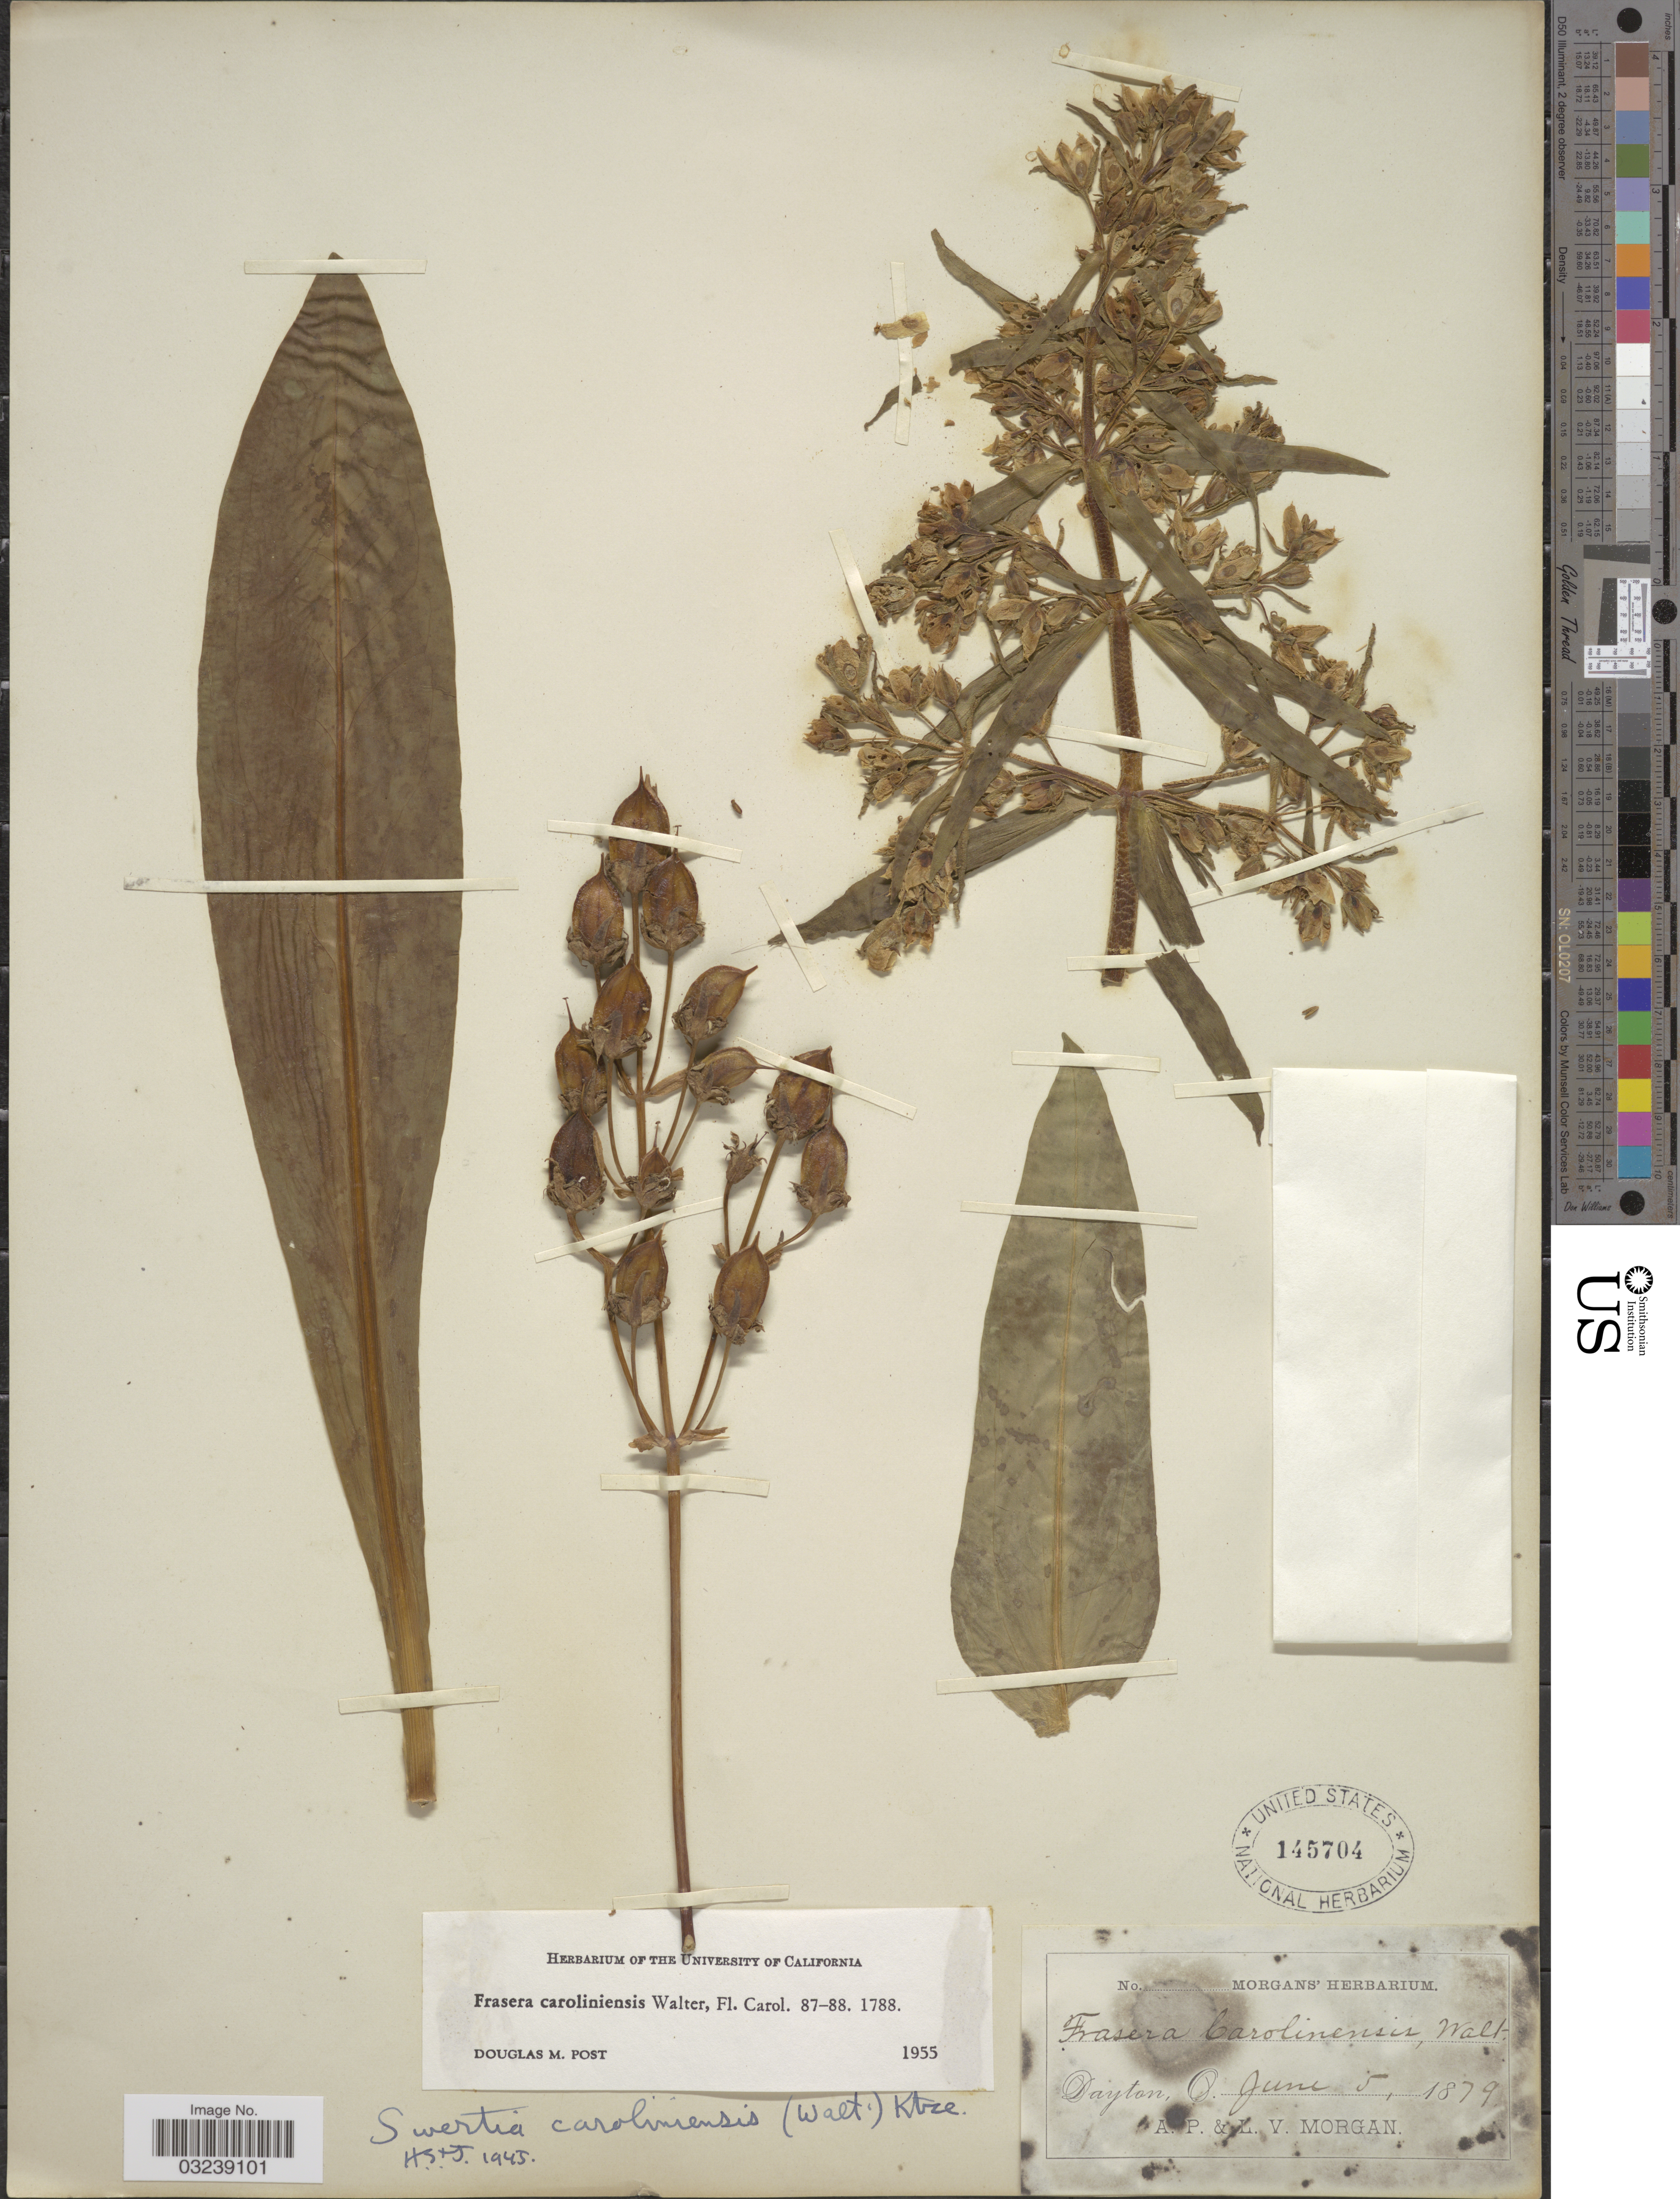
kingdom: Plantae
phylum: Tracheophyta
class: Magnoliopsida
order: Gentianales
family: Gentianaceae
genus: Frasera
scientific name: Frasera caroliniensis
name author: Walter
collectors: A. Morgan & L. Morgan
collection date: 1879-06-05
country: United States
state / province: Ohio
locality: Dayton.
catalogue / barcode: US 145704